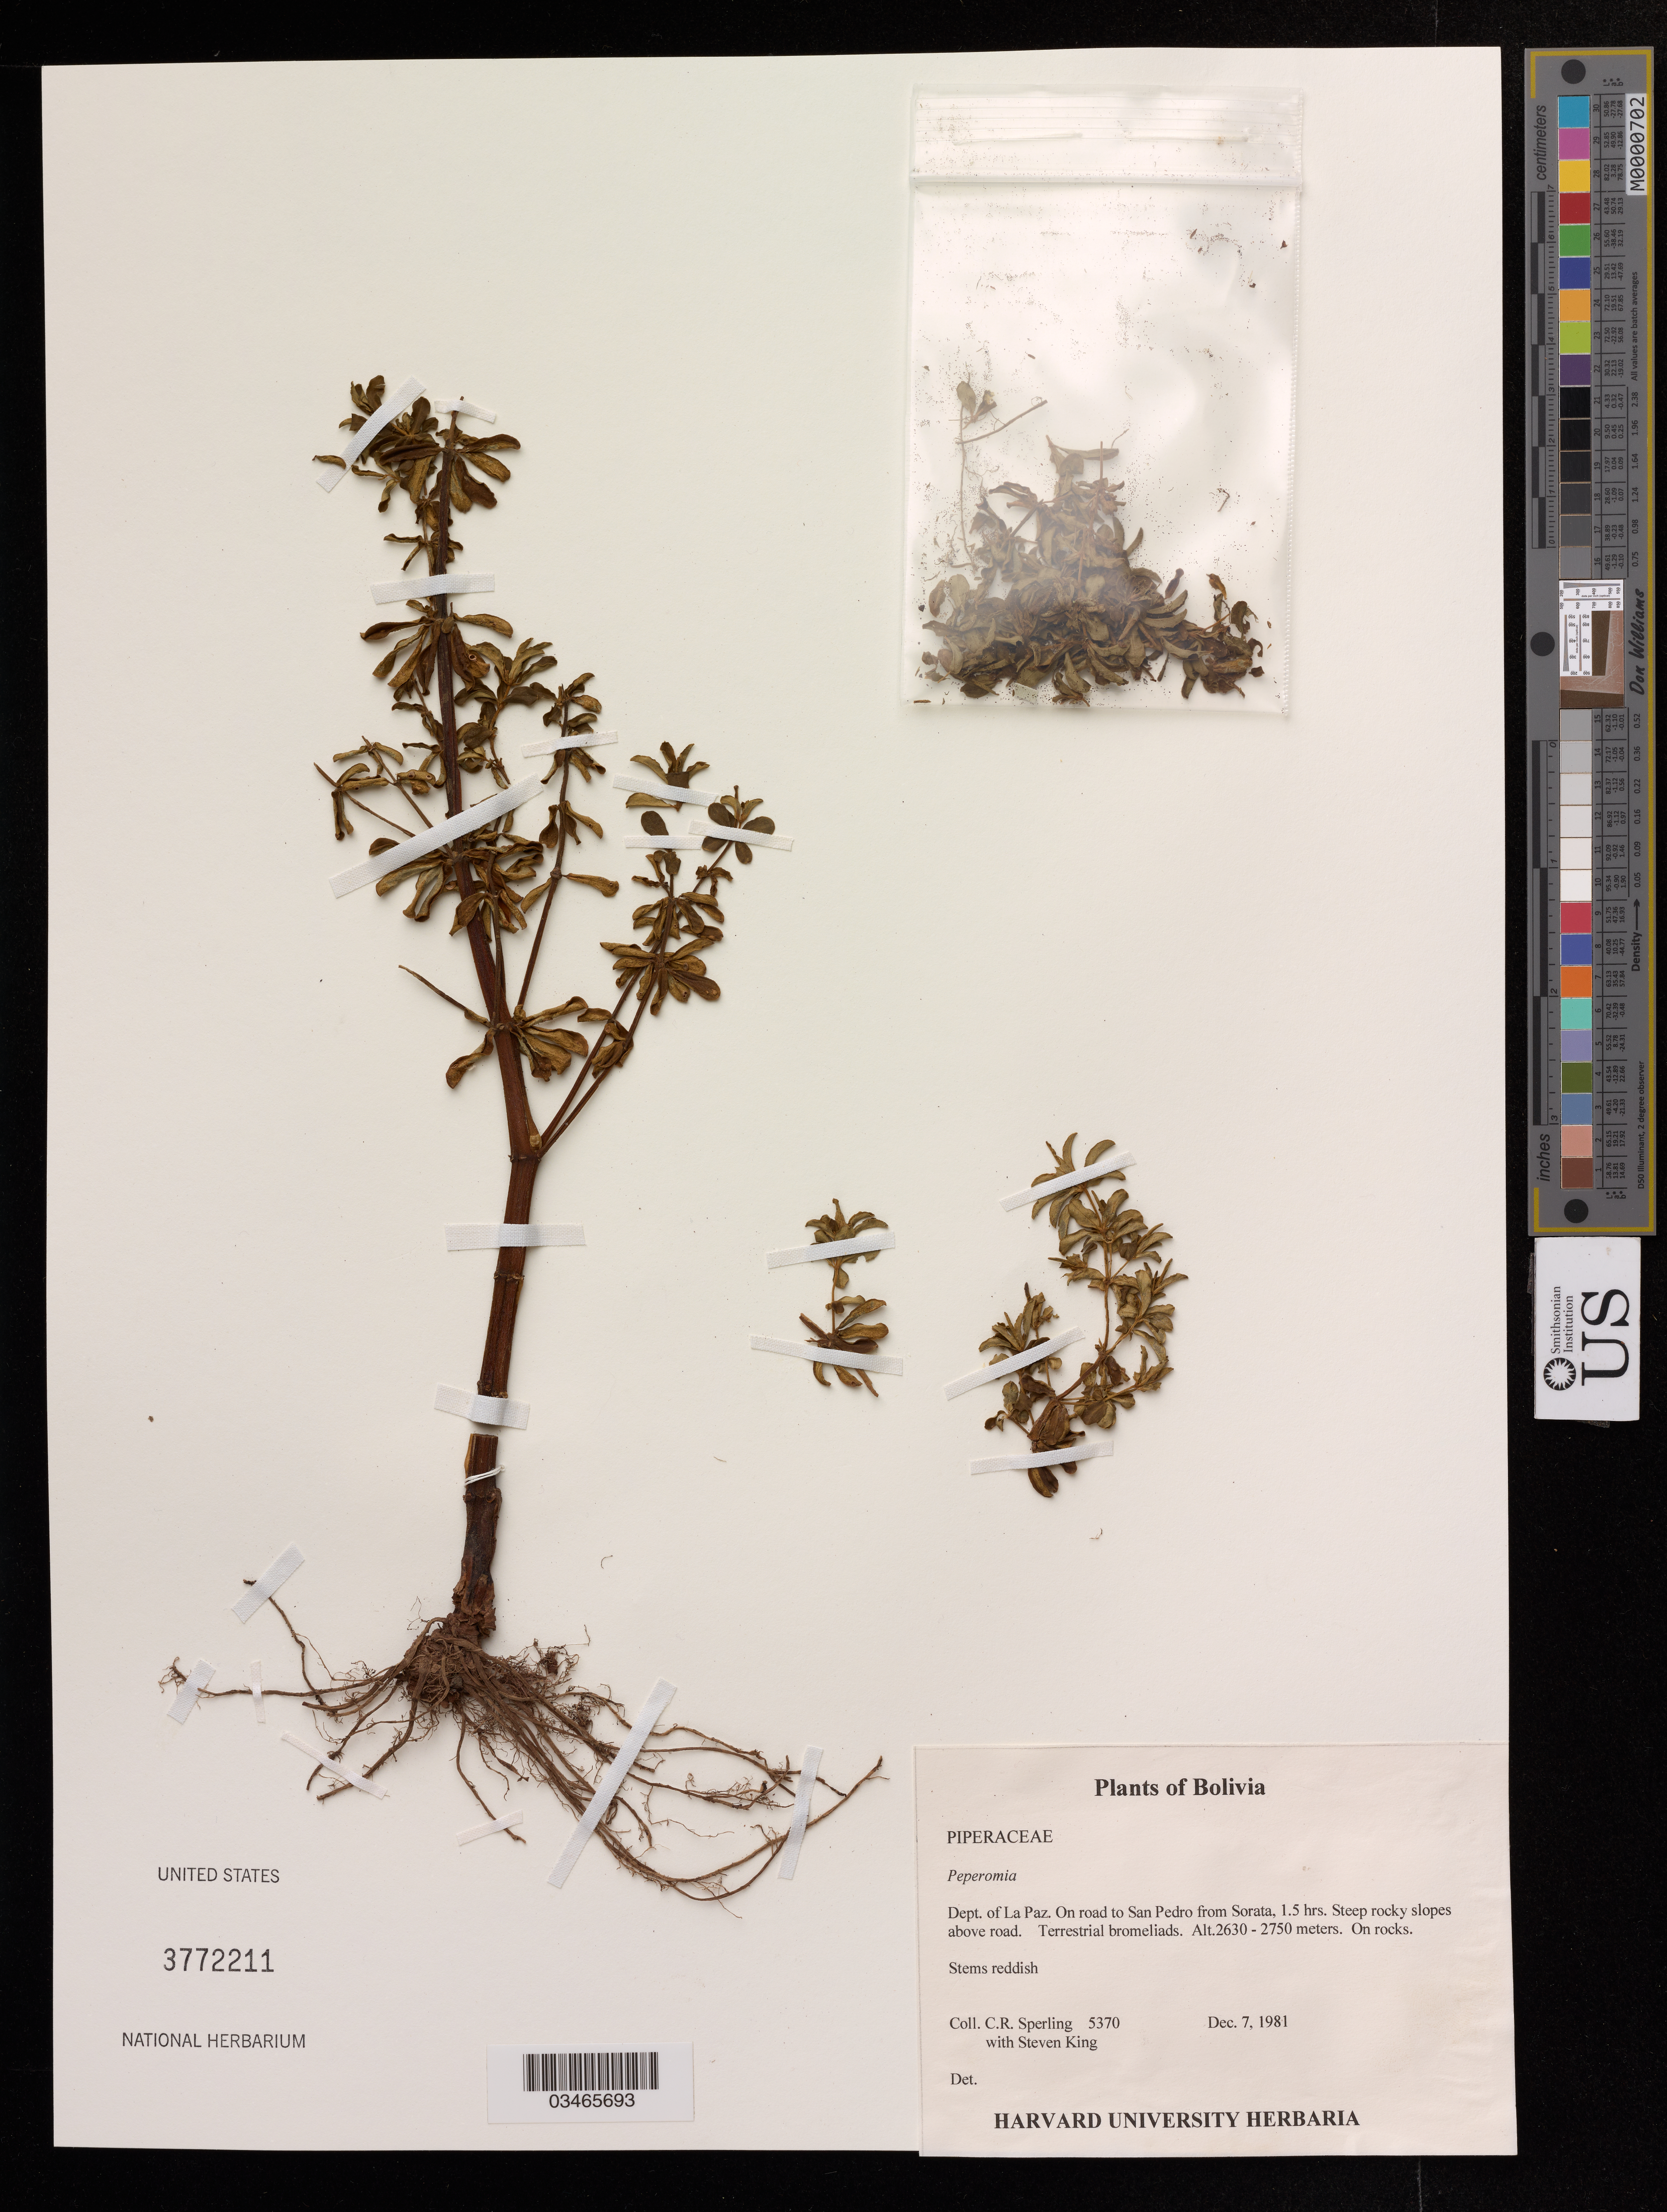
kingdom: Plantae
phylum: Tracheophyta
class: Magnoliopsida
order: Piperales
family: Piperaceae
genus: Peperomia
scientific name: Peperomia sp.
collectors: C. R. Sperling & S. King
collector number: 5370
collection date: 1981-12-07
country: Bolivia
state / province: La Paz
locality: On road to San Pedro from Sorata, 1.5 hrs.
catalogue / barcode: US 3772211